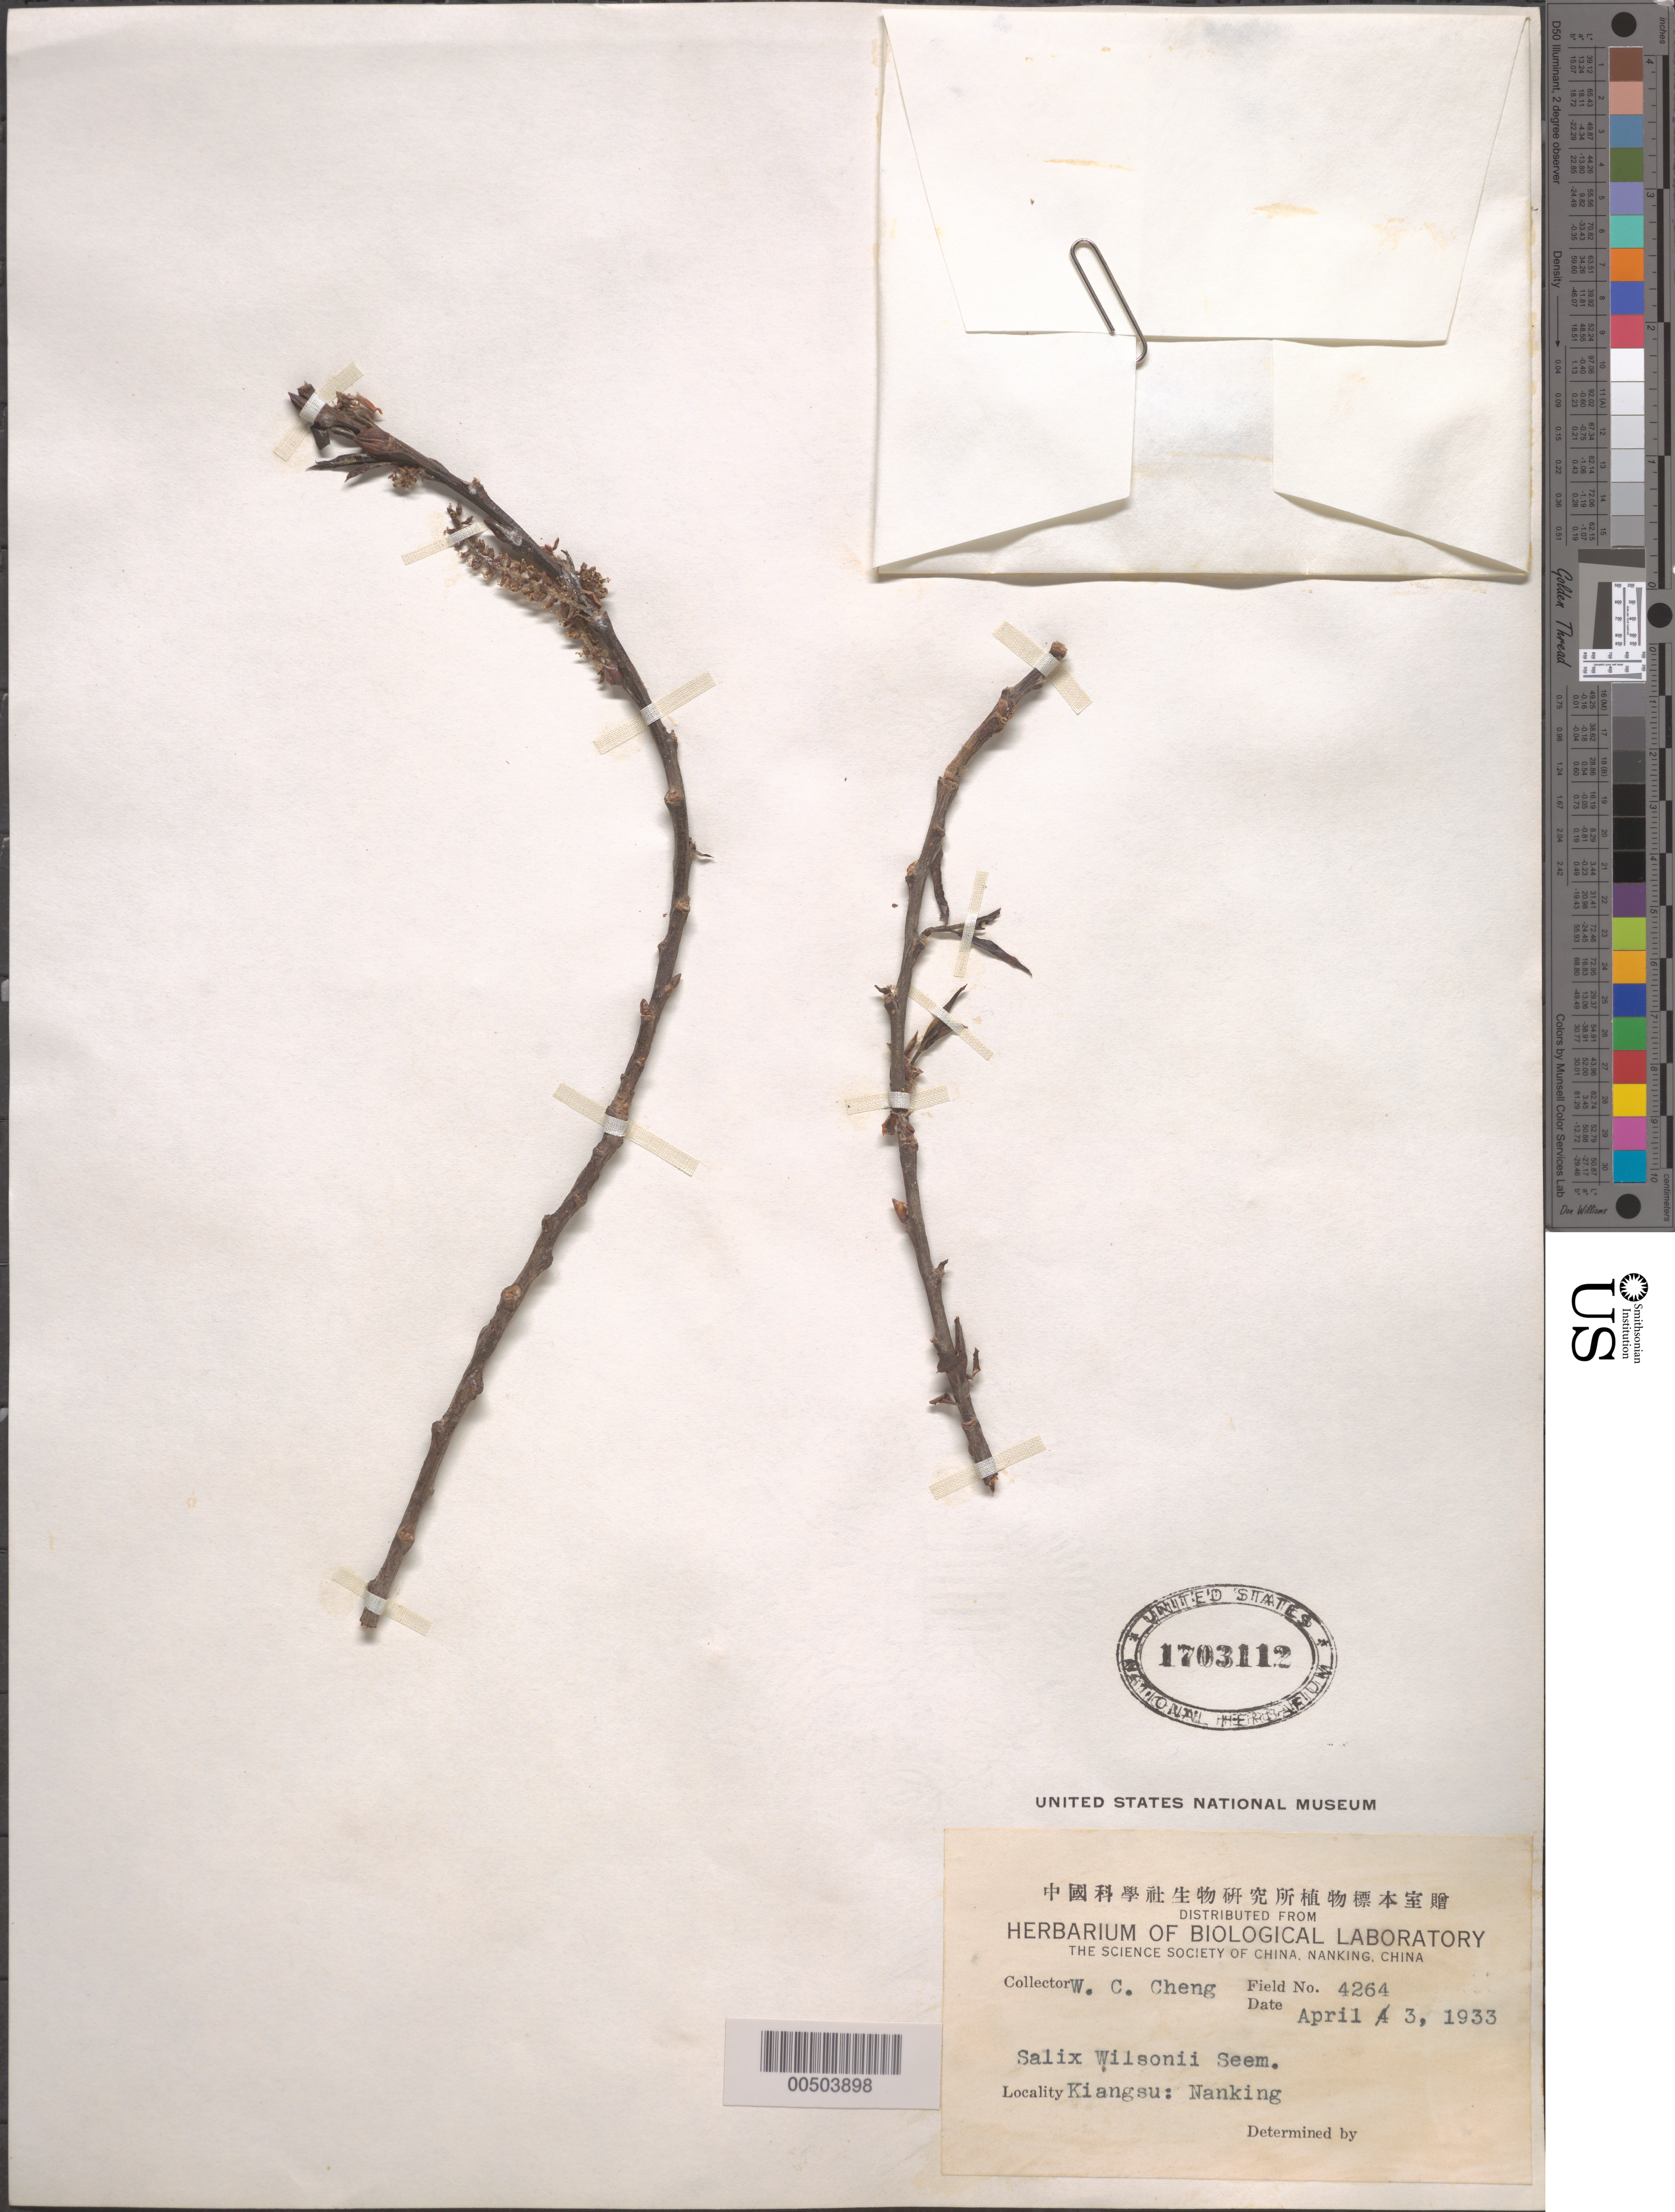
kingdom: Plantae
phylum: Tracheophyta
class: Magnoliopsida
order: Malpighiales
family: Salicaceae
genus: Salix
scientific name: Salix wilsonii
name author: Seemen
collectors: W. C. Cheng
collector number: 4264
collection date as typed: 03 Apr 1933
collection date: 1933-04-03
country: China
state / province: Jiangsu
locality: Nanking (Nanjing)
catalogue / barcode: US 1703112